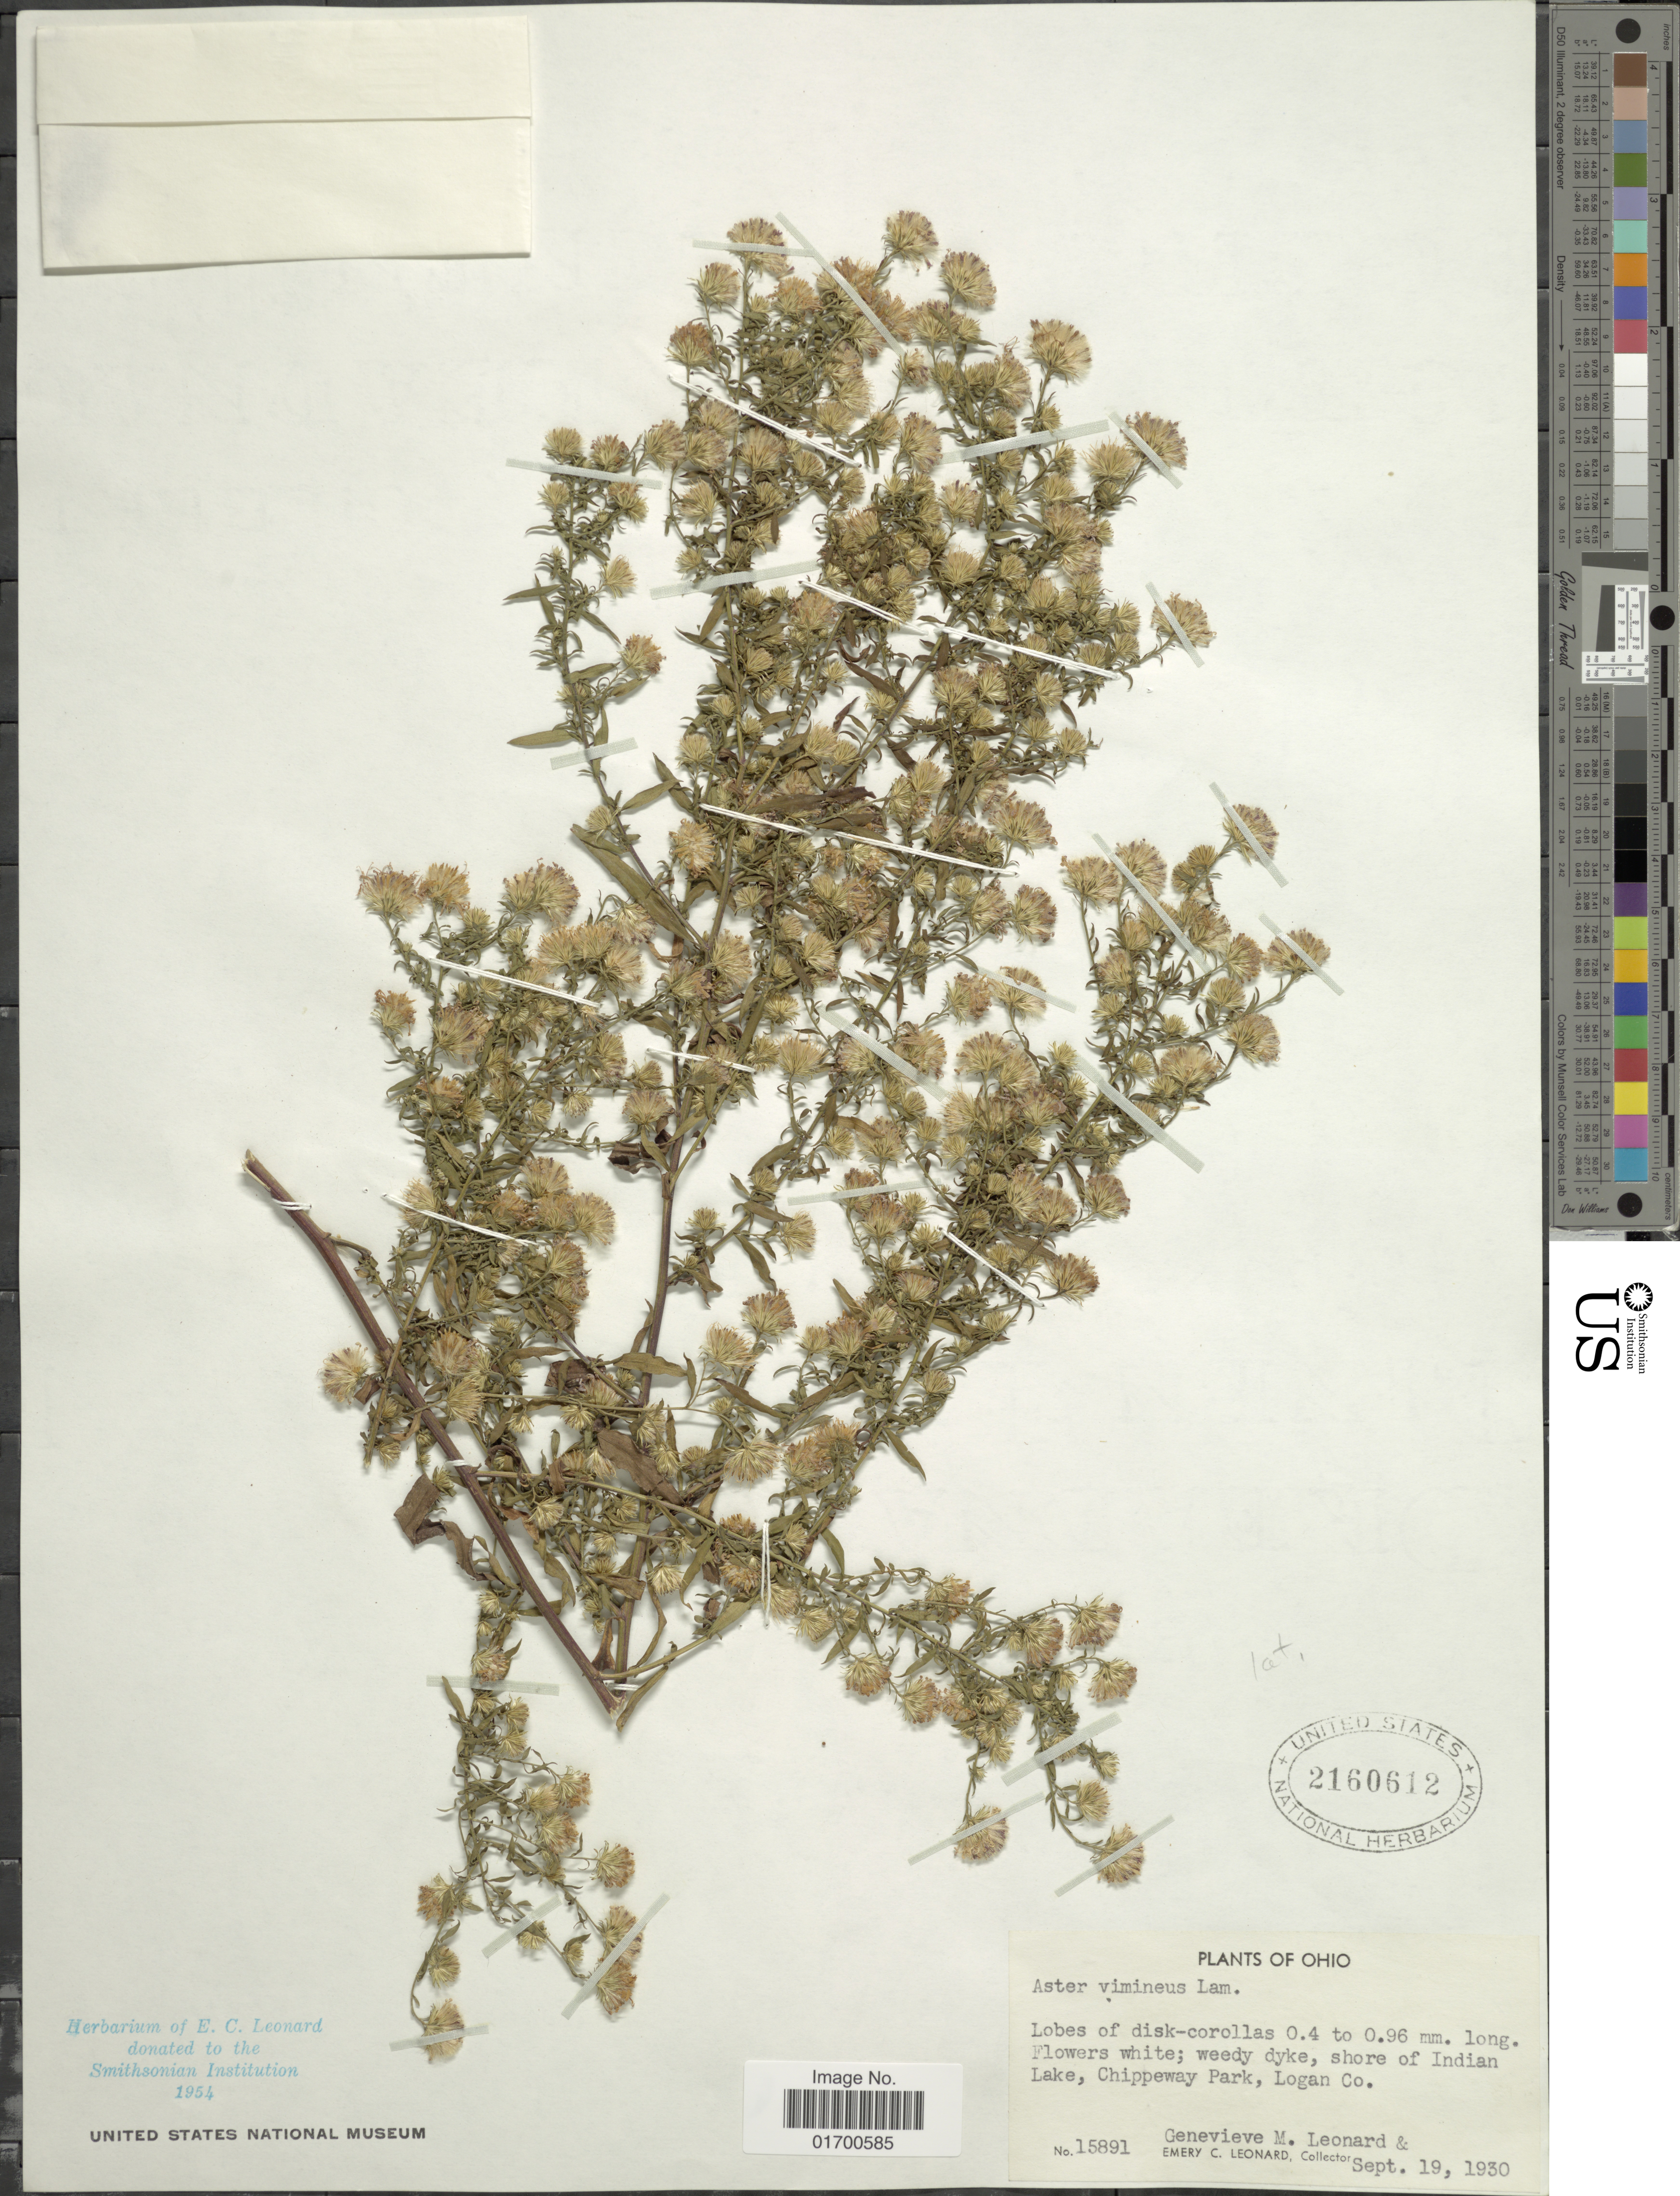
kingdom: Plantae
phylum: Tracheophyta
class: Magnoliopsida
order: Asterales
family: Asteraceae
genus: Symphyotrichum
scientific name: Symphyotrichum lateriflorum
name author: (L.) Á. Löve & D. Löve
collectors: G. M. Leonard & E. C. Leonard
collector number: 15861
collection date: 1930-09-19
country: United States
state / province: Ohio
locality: Shore of Indian Lake, Chippeway Park, Logan Co.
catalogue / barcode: US 2160612